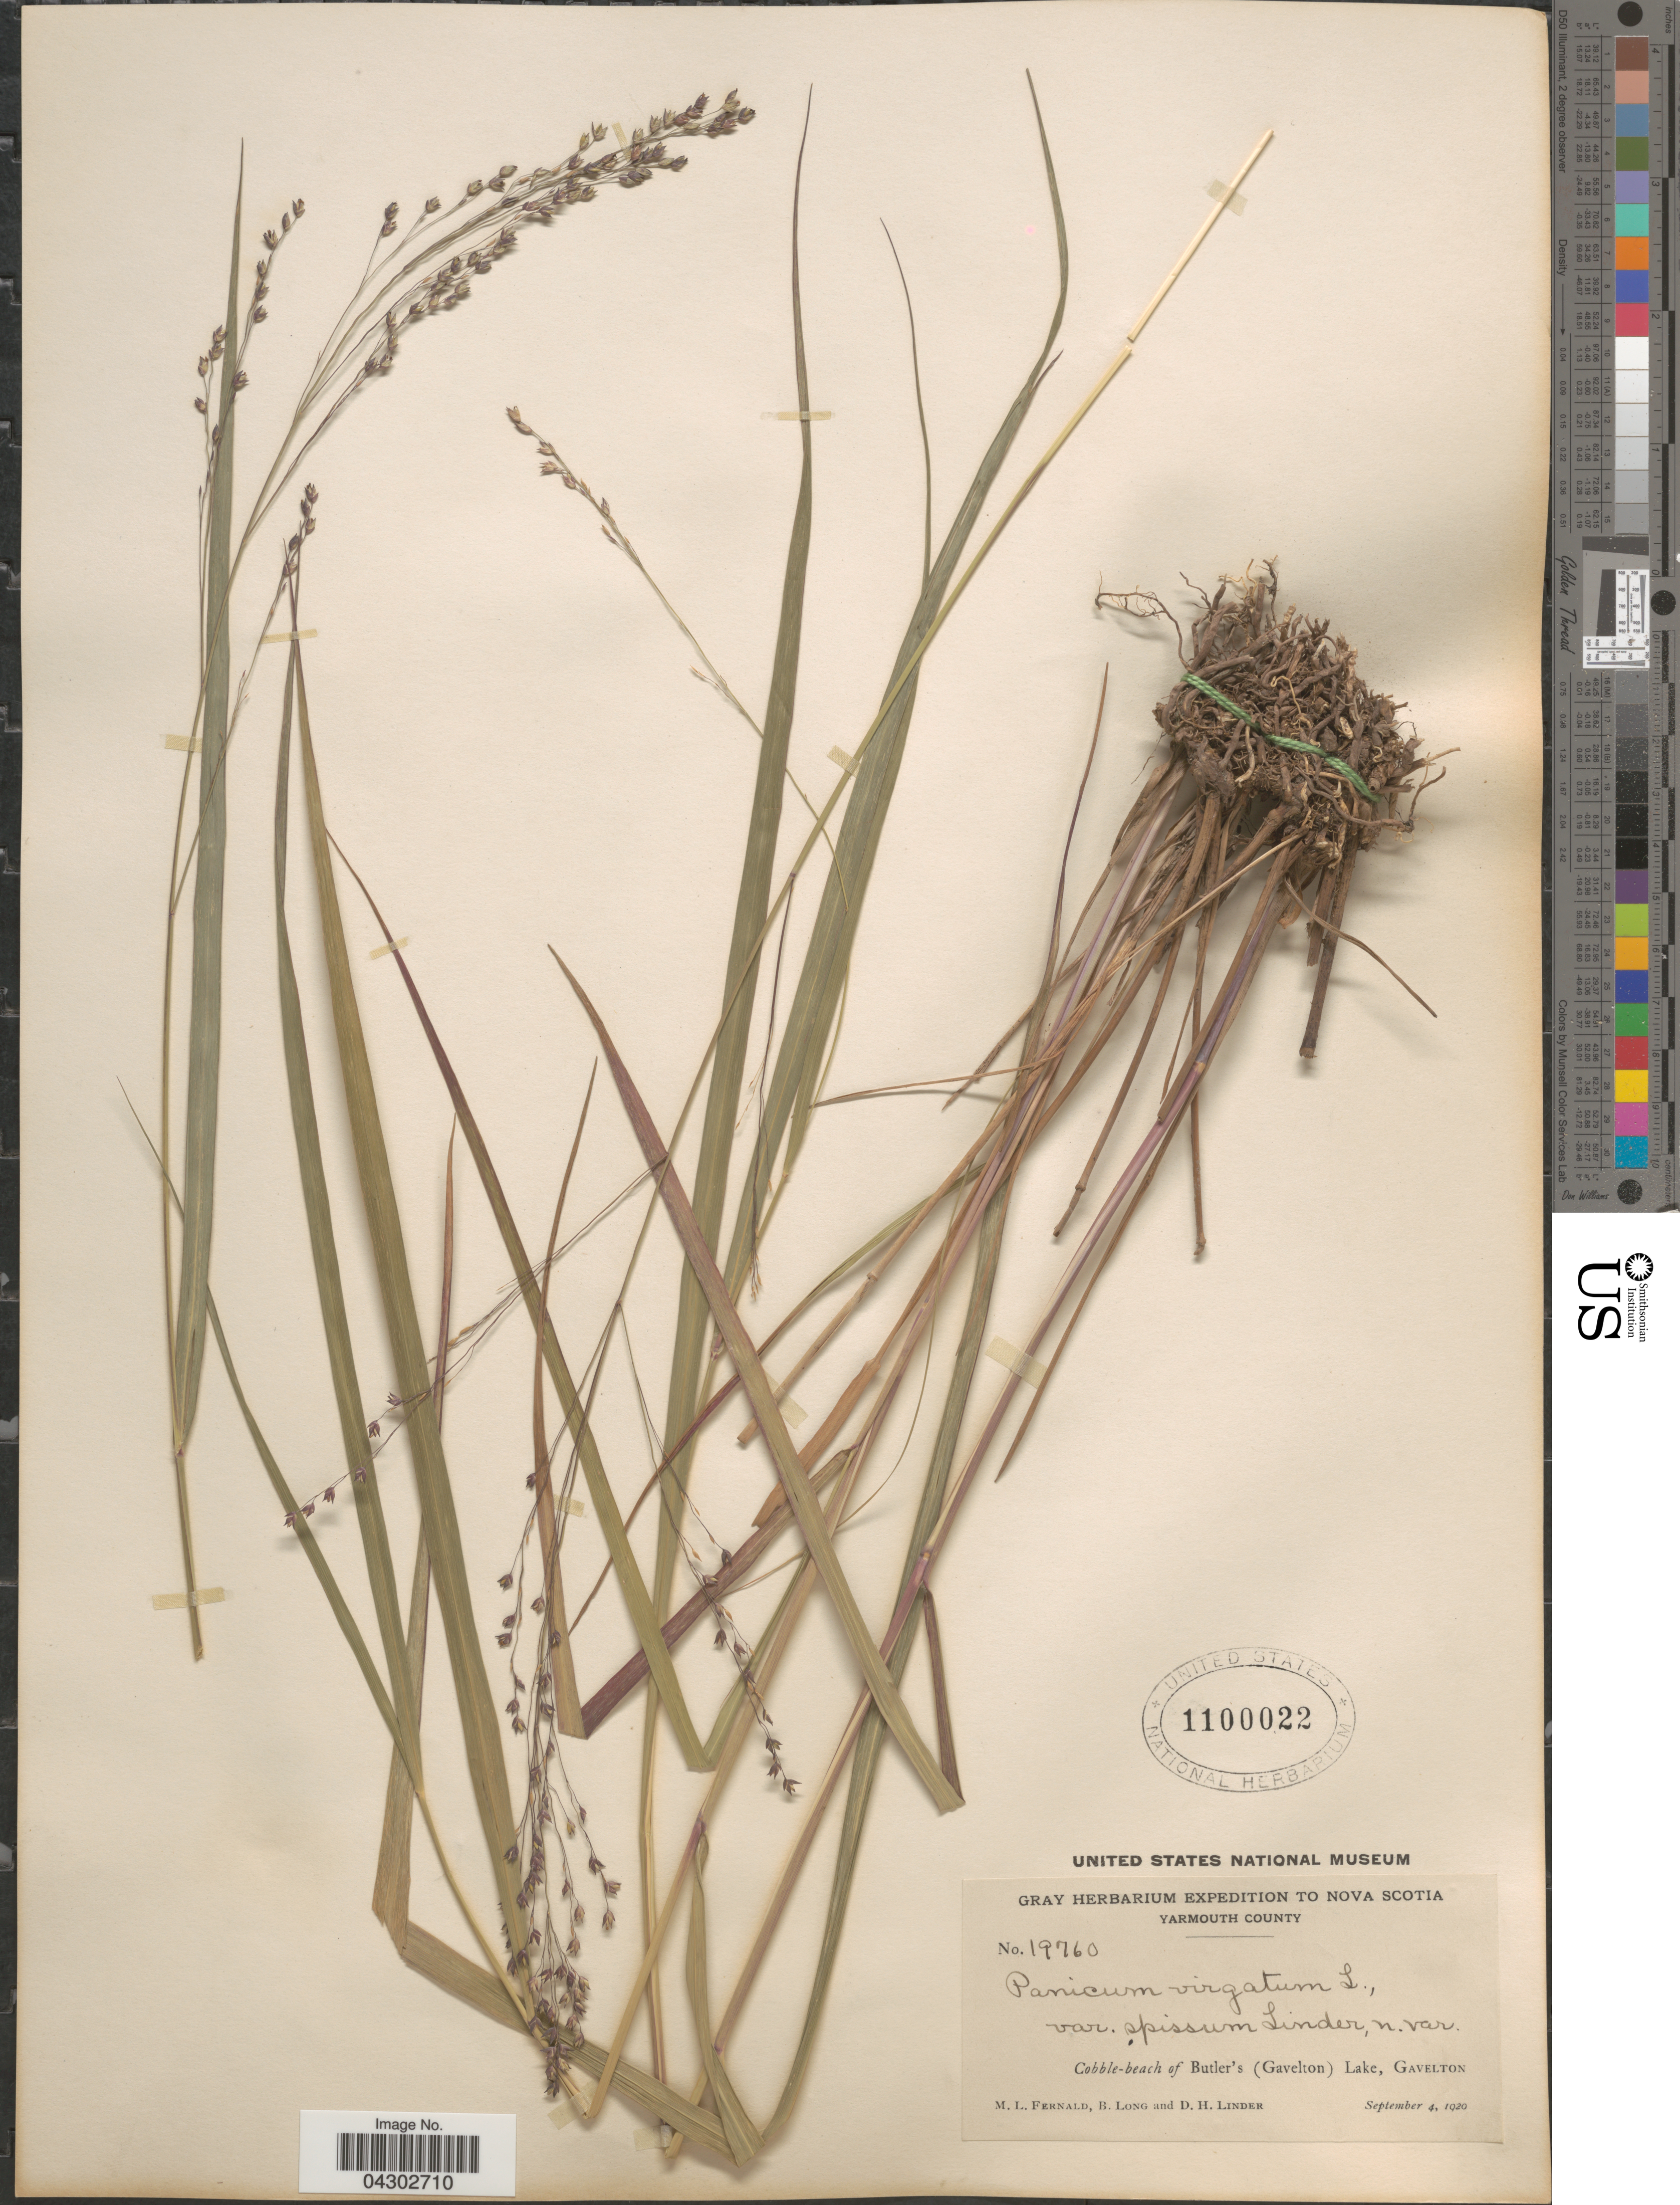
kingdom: Plantae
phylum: Tracheophyta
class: Liliopsida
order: Poales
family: Poaceae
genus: Panicum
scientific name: Panicum virgatum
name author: L.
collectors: M. L. Fernald, B. Long & D. Linder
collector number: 19760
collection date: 1920-09-04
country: Canada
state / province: Nova Scotia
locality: Gray Herbarium Expedition to Nova Scotia. Yarmouth County. Cobble-beach of Butler's (Gavelton) Lake, Gavelton.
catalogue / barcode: US 1100022